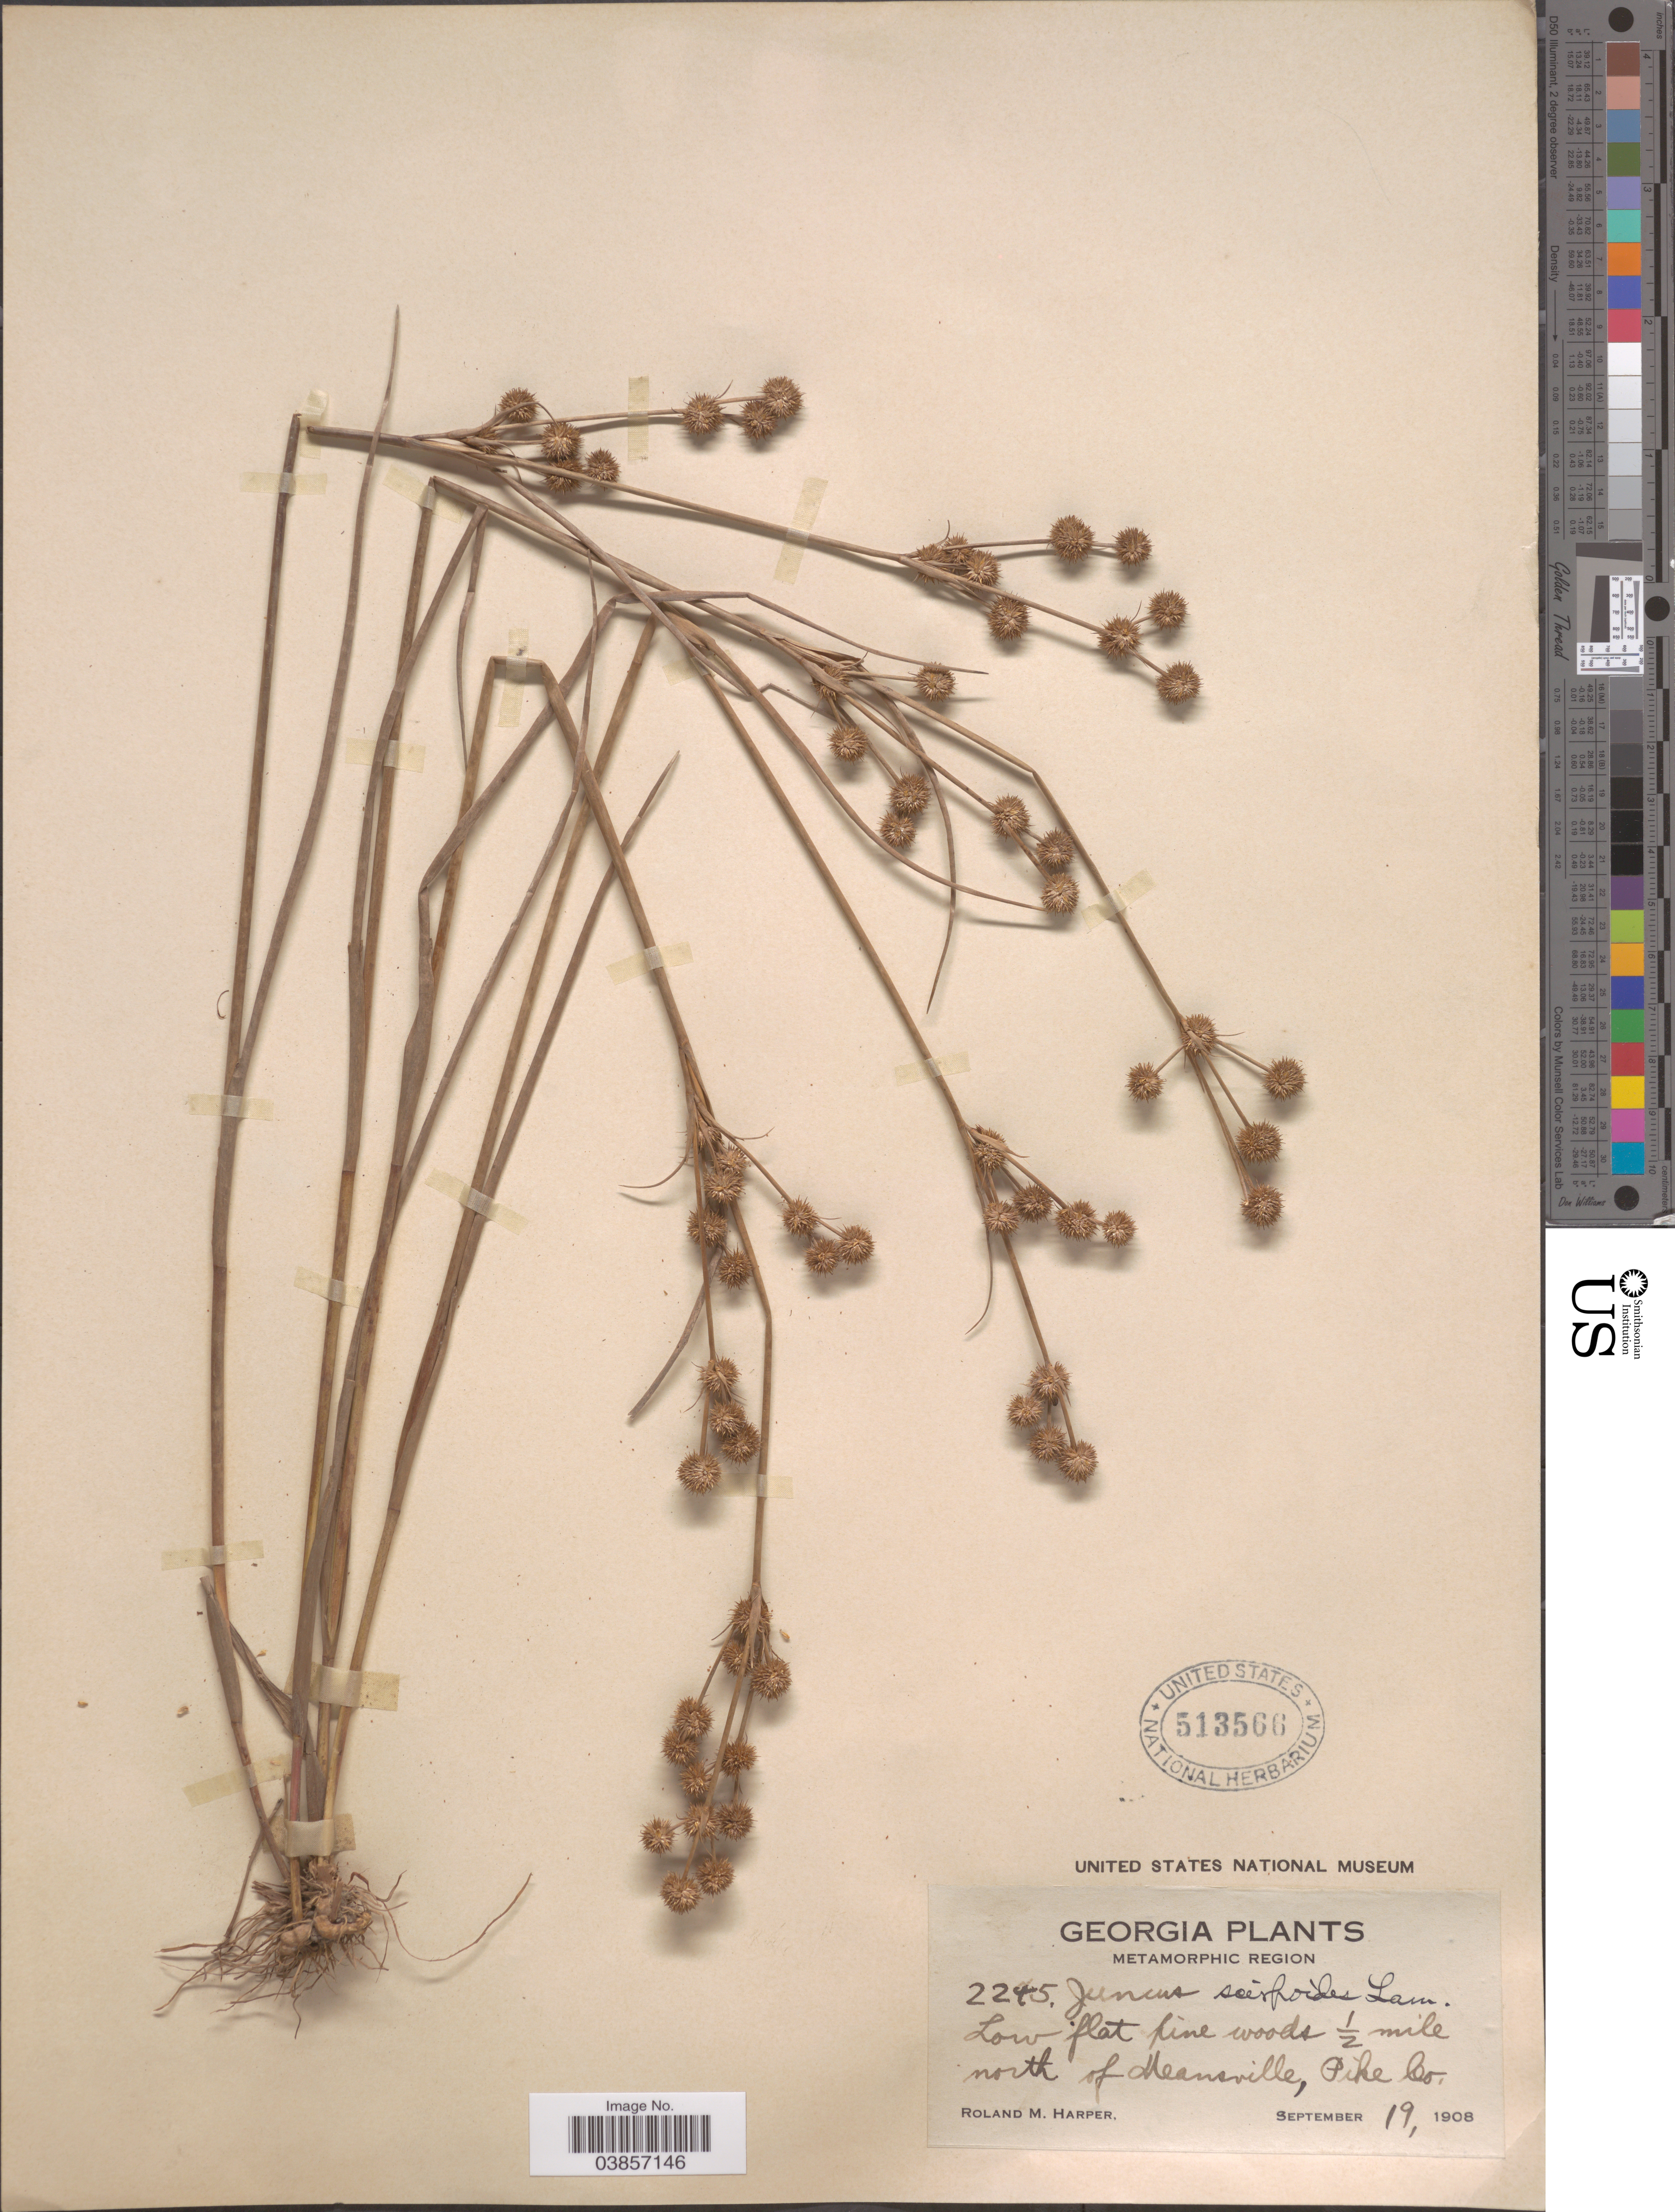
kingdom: Plantae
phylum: Tracheophyta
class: Liliopsida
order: Poales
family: Juncaceae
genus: Juncus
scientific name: Juncus scirpoides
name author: Lam.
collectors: R. M. Harper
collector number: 2245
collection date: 1908-09-19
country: United States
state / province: Georgia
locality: Metamorphic Region. ½ mile north of Meansville, Pike Co.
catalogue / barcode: US 513566